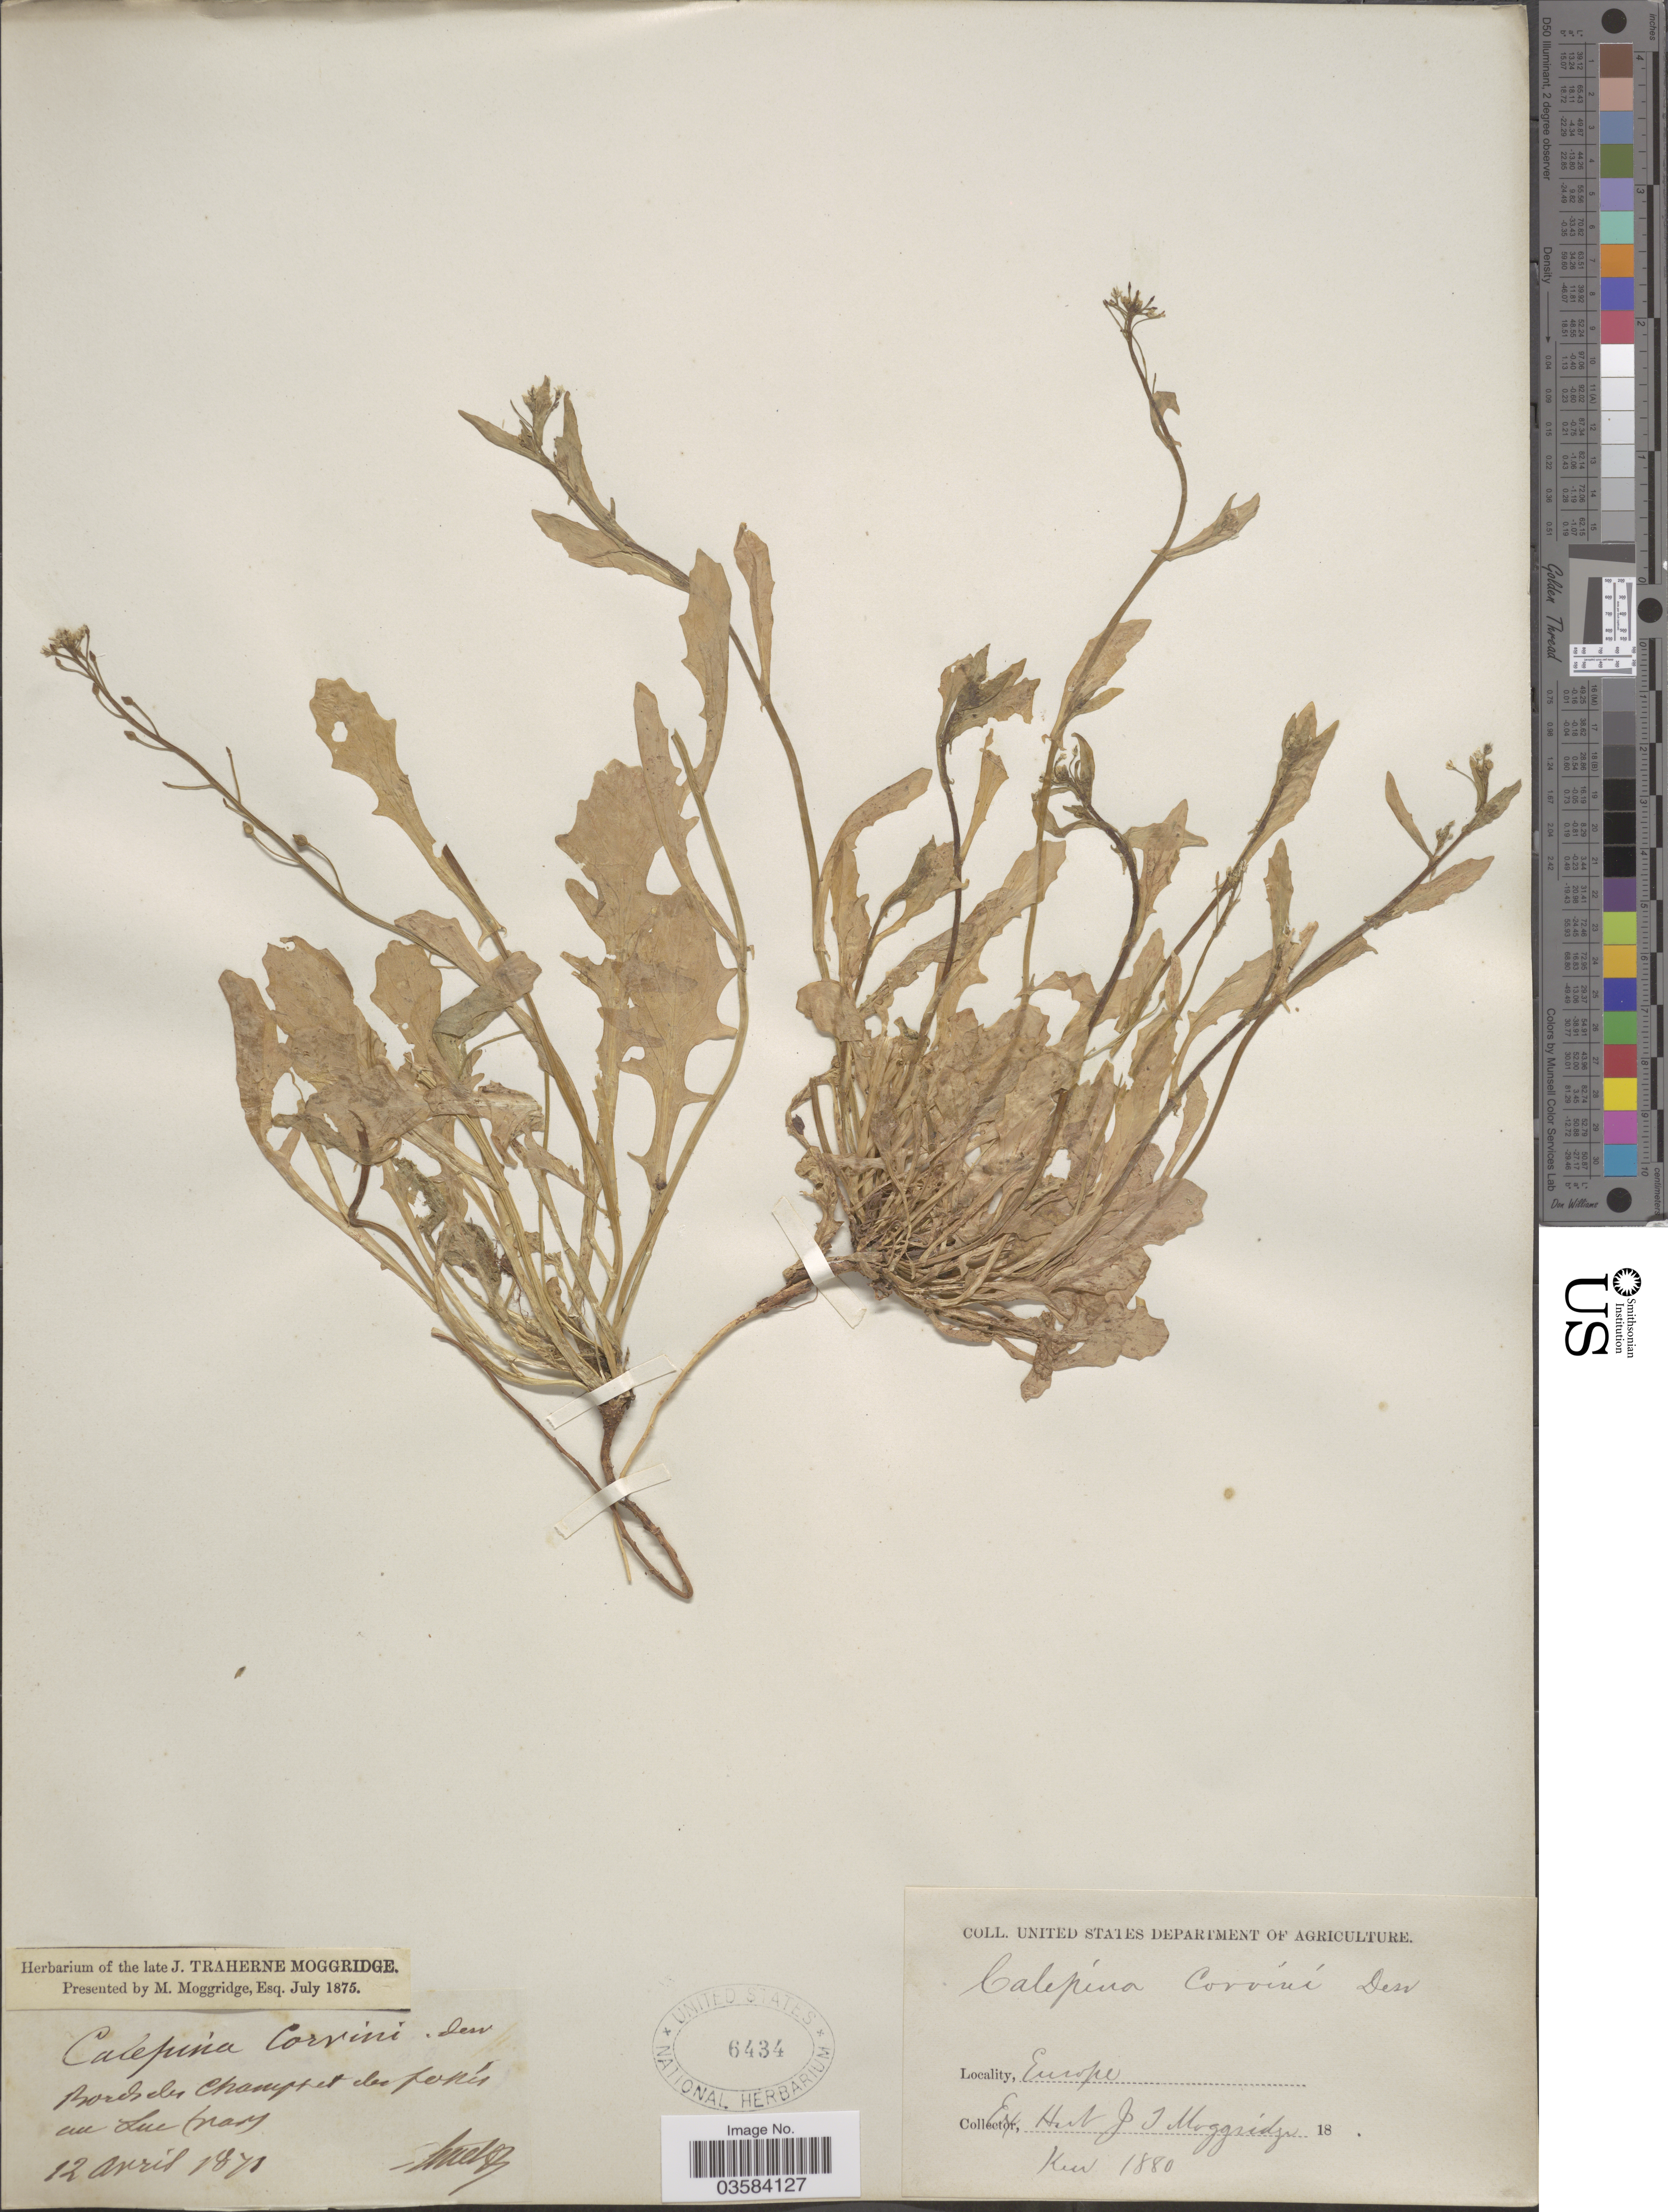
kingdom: Plantae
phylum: Tracheophyta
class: Magnoliopsida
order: Brassicales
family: Brassicaceae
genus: Calepina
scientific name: Calepina corvini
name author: (All.) Desv.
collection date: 1871-04-12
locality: Bordeler champhet des paris au Lue trary. [interpreted] Europe.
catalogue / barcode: US 6434